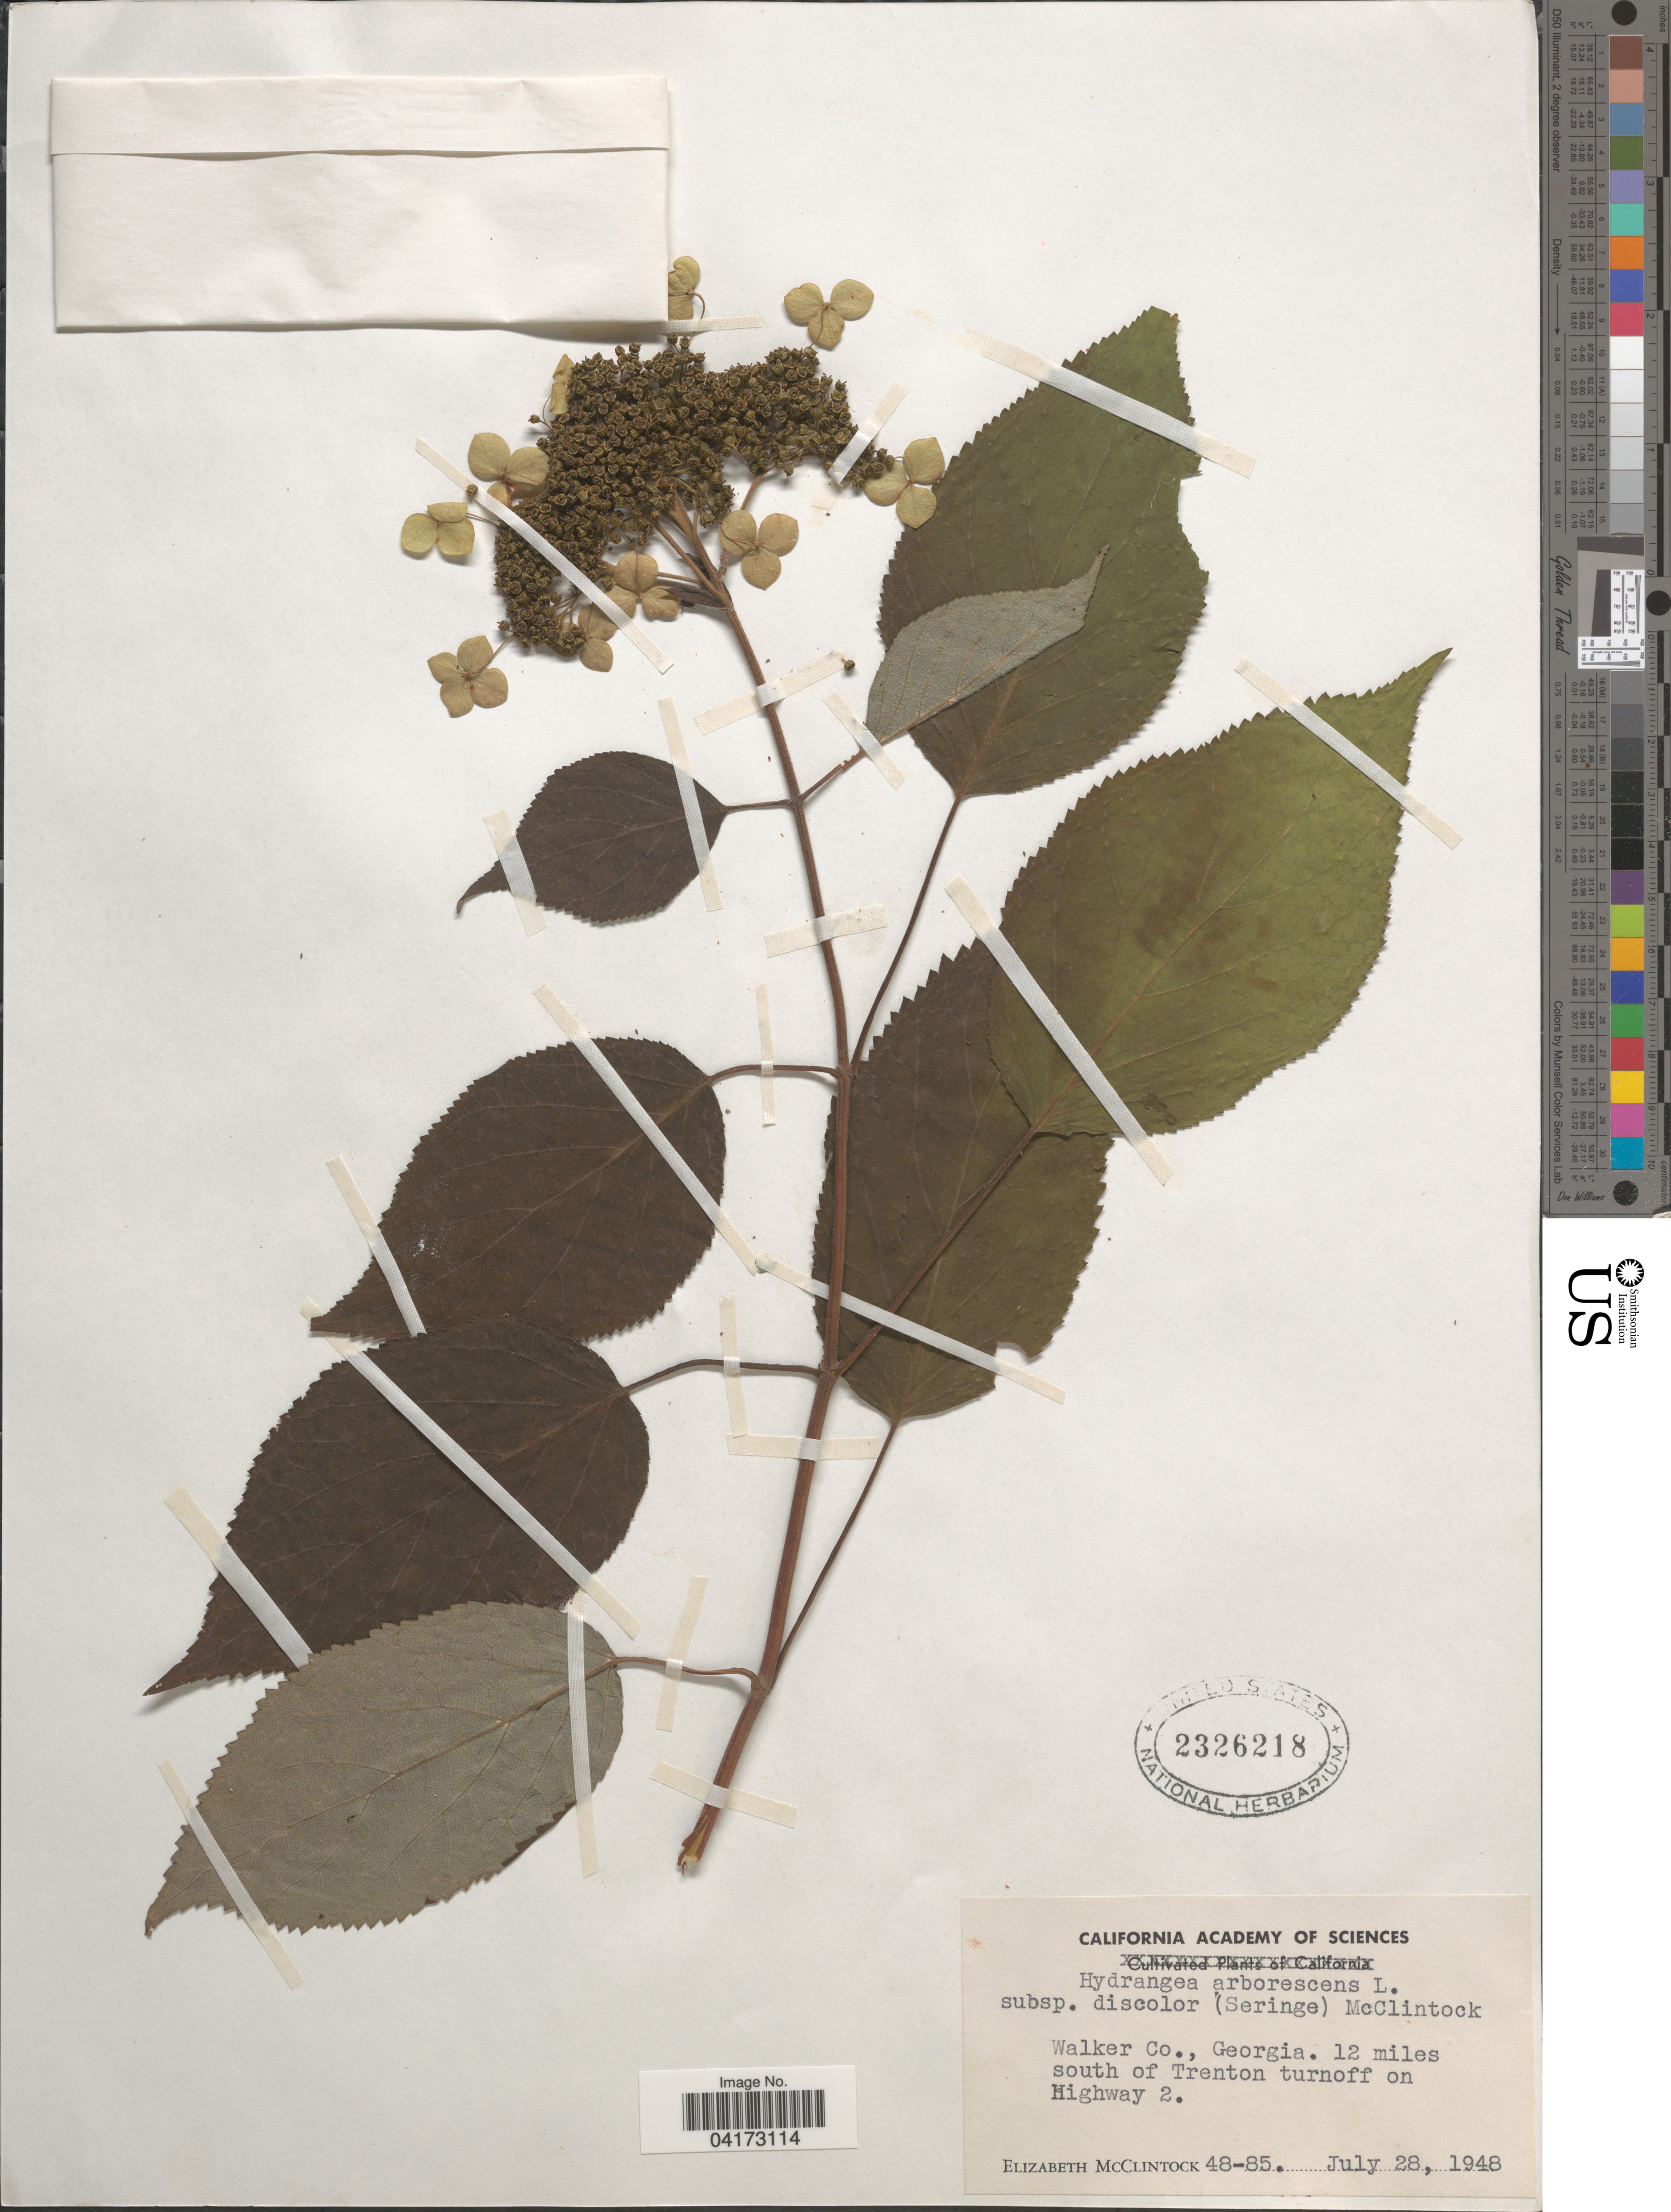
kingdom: Plantae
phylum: Tracheophyta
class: Magnoliopsida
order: Cornales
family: Hydrangeaceae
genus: Hydrangea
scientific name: Hydrangea arborescens subsp. discolor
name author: (Ser.) E. M. McClint.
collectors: E. McClintock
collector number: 48-85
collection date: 1948-07-28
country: United States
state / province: Georgia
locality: Walker Co. 12 miles south of Trenton turnoff on Highway 2.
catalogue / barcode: US 2326218